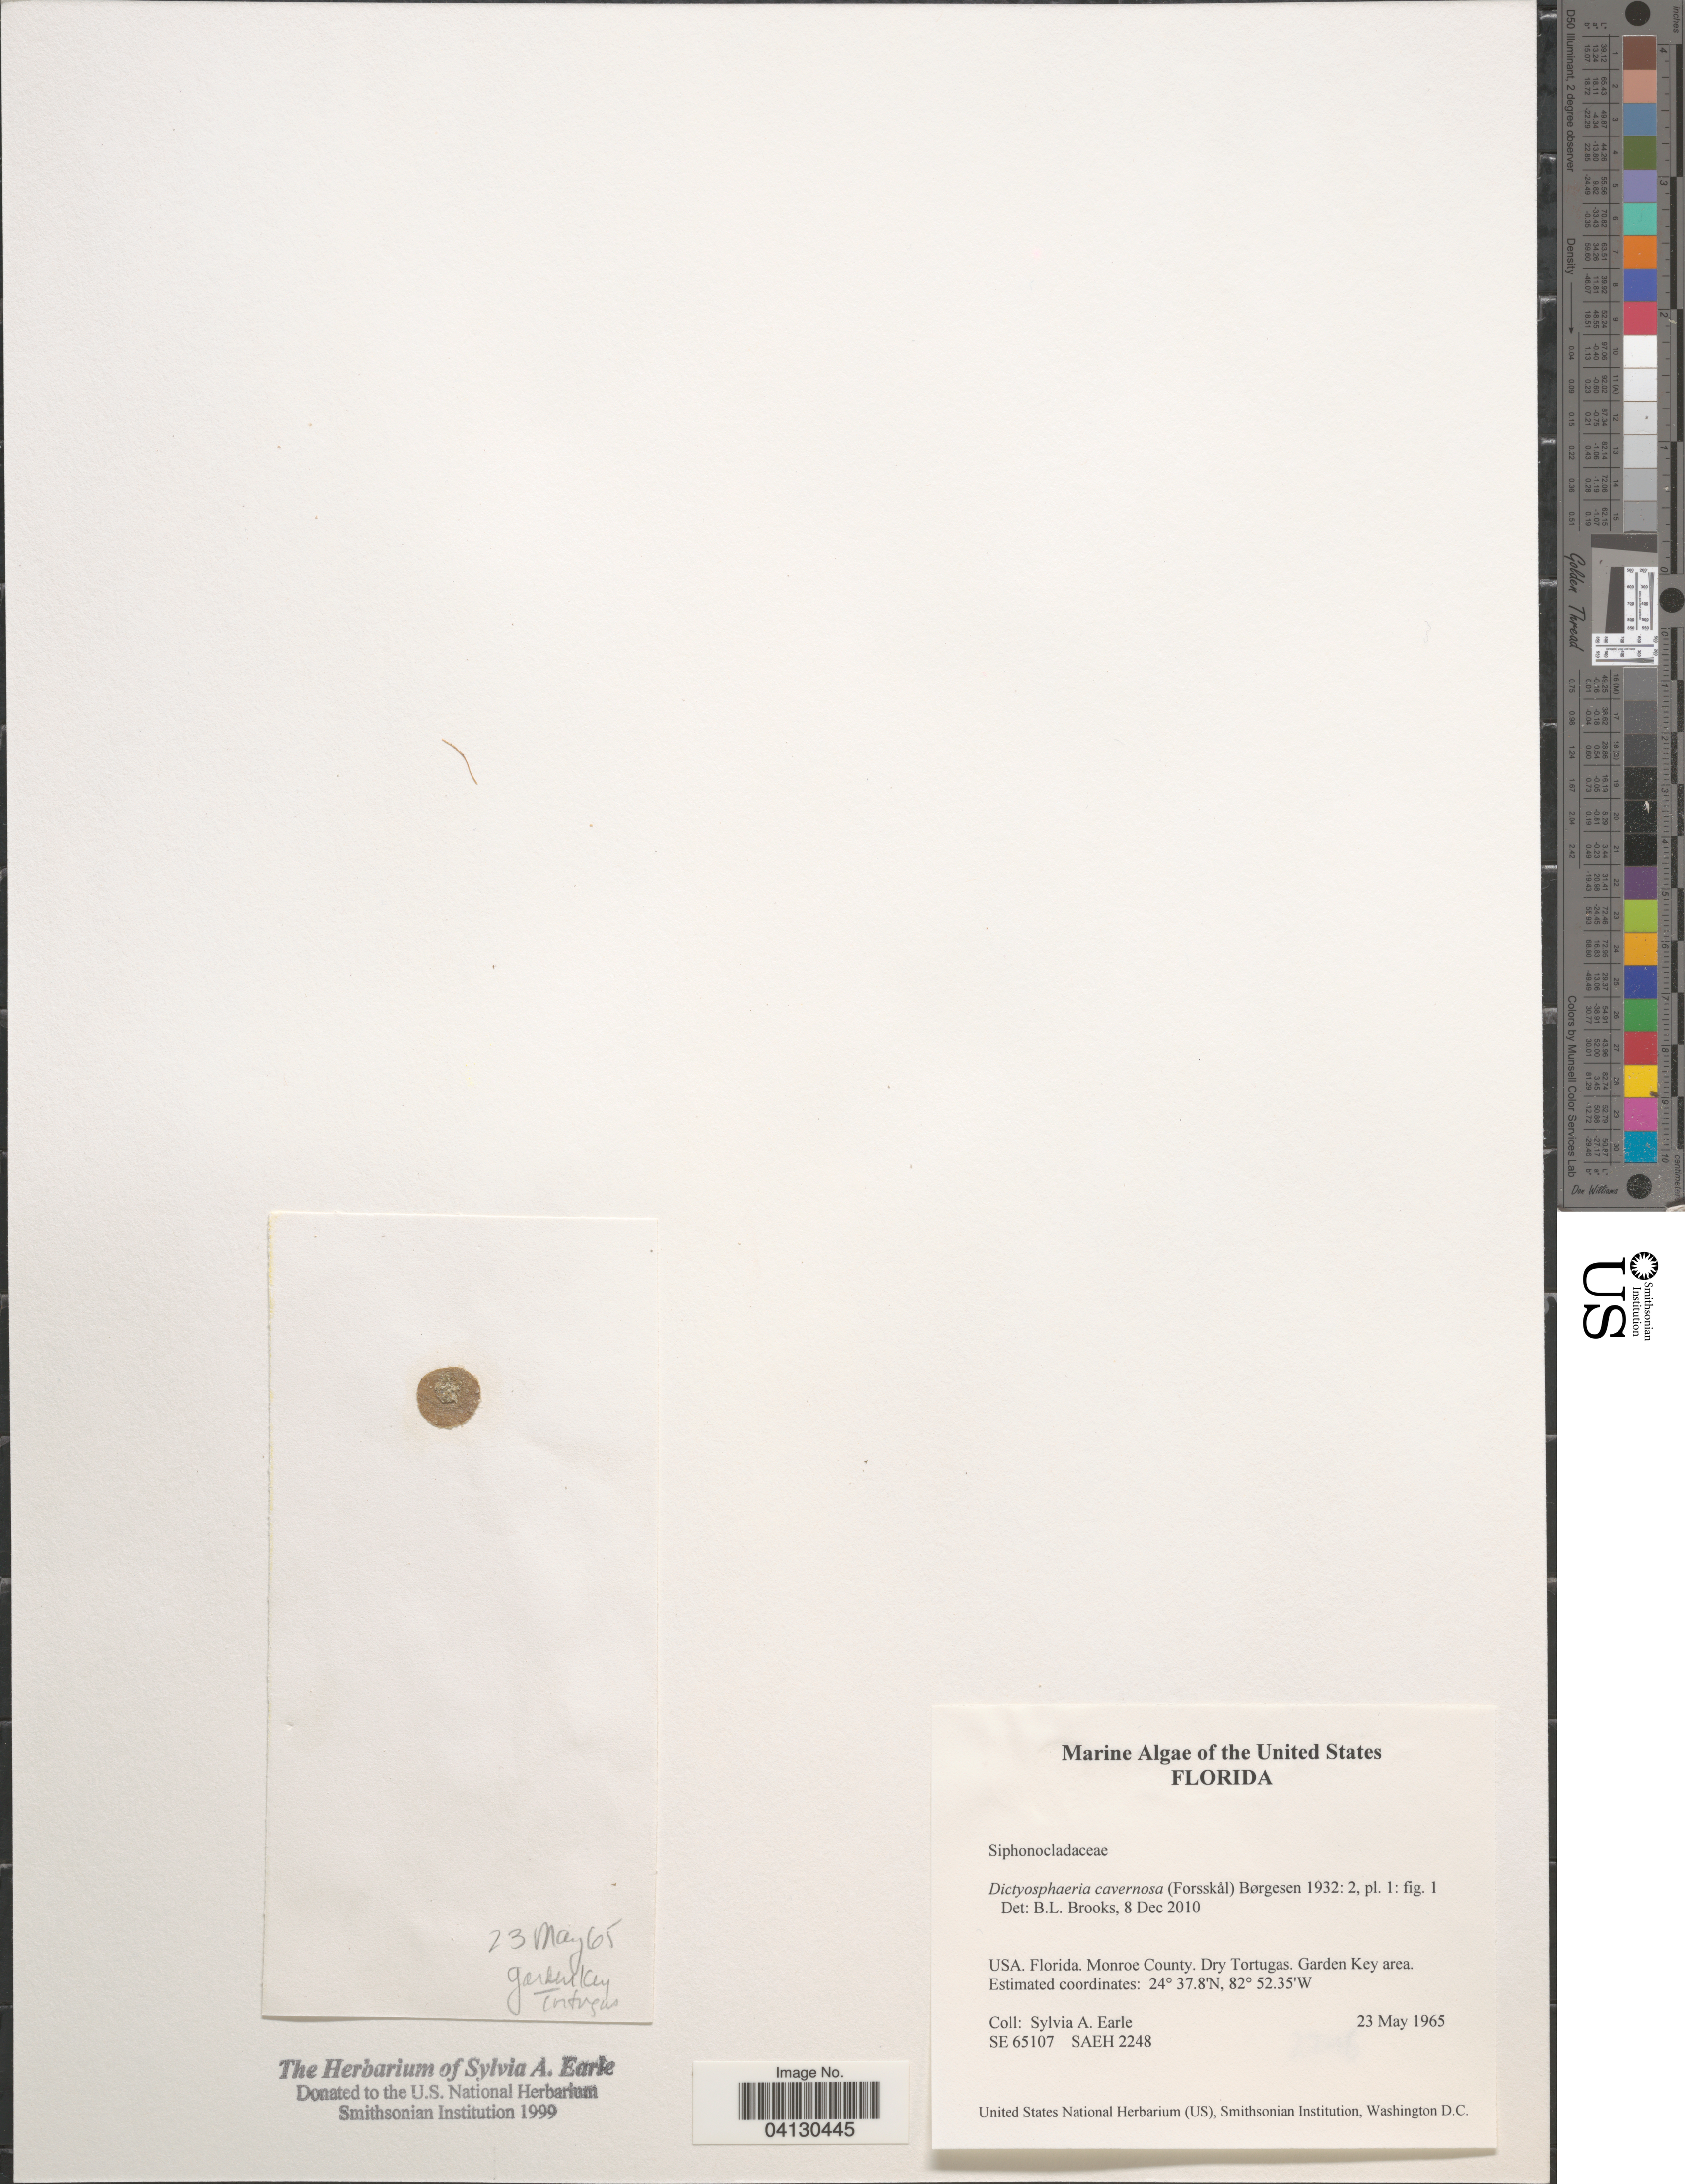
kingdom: Plantae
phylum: Chlorophyta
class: Ulvophyceae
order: Siphonocladales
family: Siphonocladaceae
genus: Dictyosphaeria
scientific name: Dictyosphaeria cavernosa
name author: (Forssk.) Børgesen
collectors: S. A. Earle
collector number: SE65107/SAEH2248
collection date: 1965-05-23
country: United States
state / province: Florida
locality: Monroe County. Dry Tortugas. Garden Key area.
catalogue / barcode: US 329030